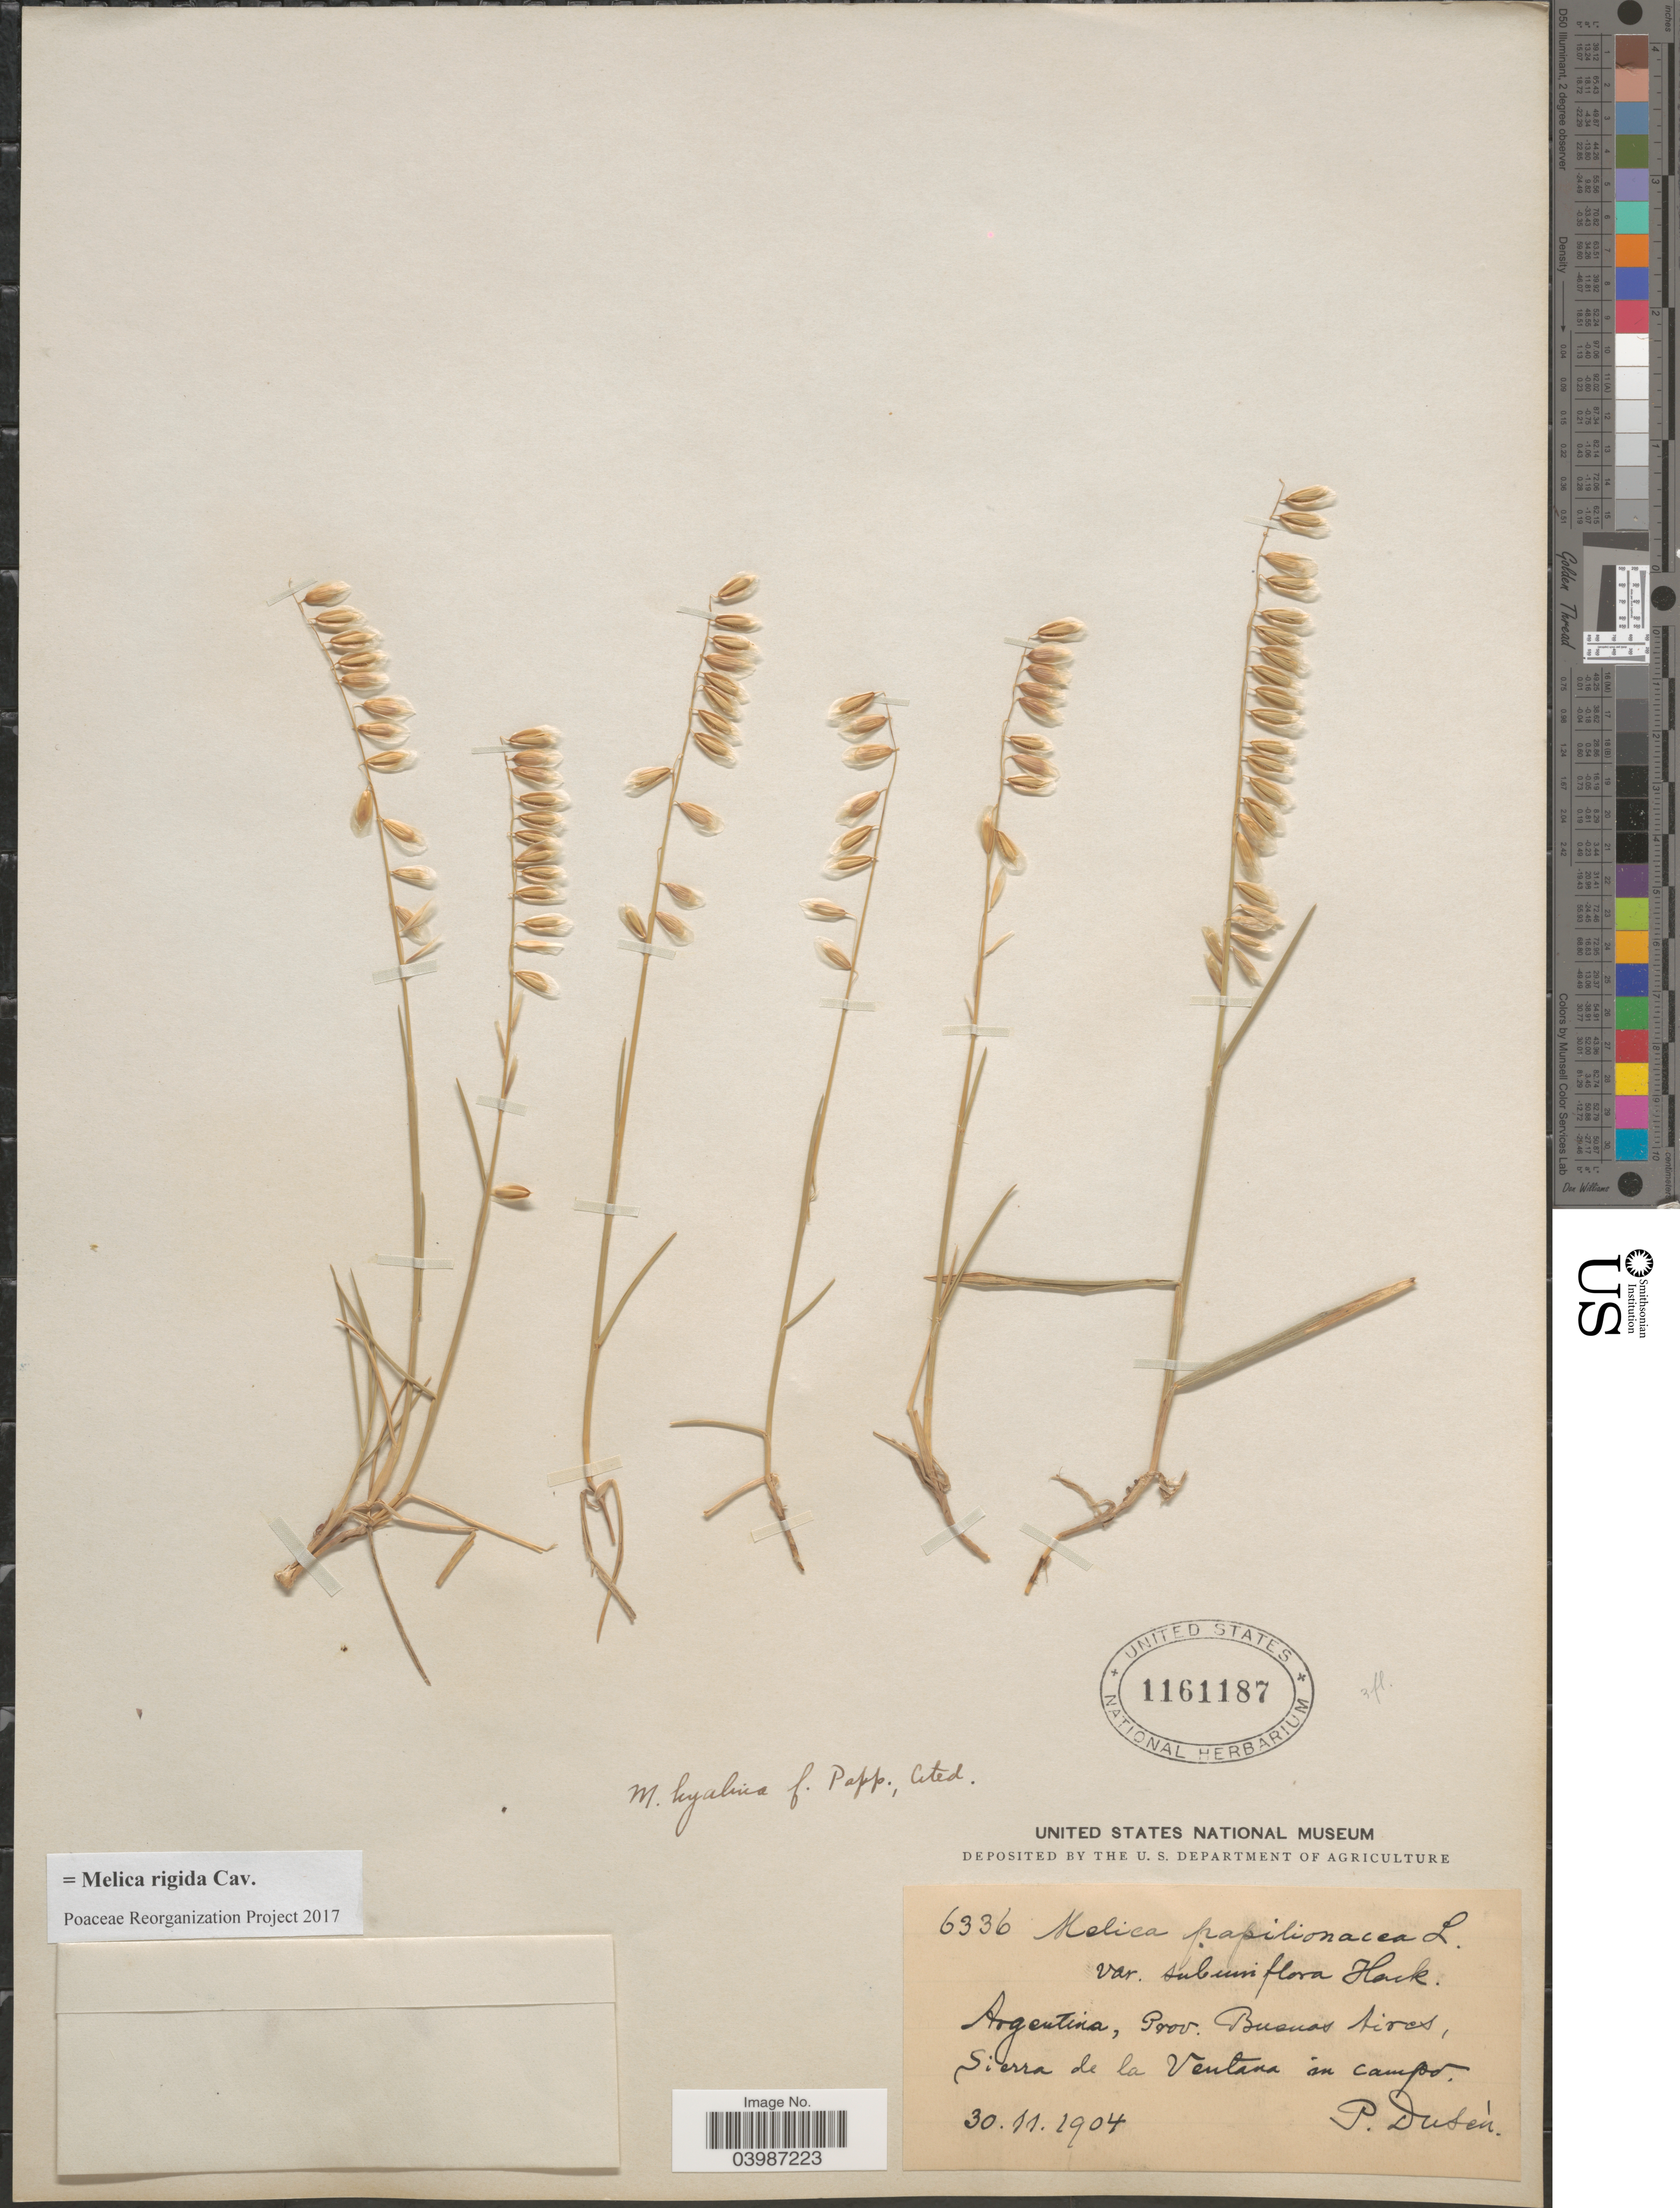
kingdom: Plantae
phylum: Tracheophyta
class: Liliopsida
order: Poales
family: Poaceae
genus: Melica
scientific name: Melica rigida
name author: Cav.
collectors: P. Dusén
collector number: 6336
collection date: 1904-11-30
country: Argentina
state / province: Buenos Aires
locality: Sierra de la Ventana in campo.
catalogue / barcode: US 1161187